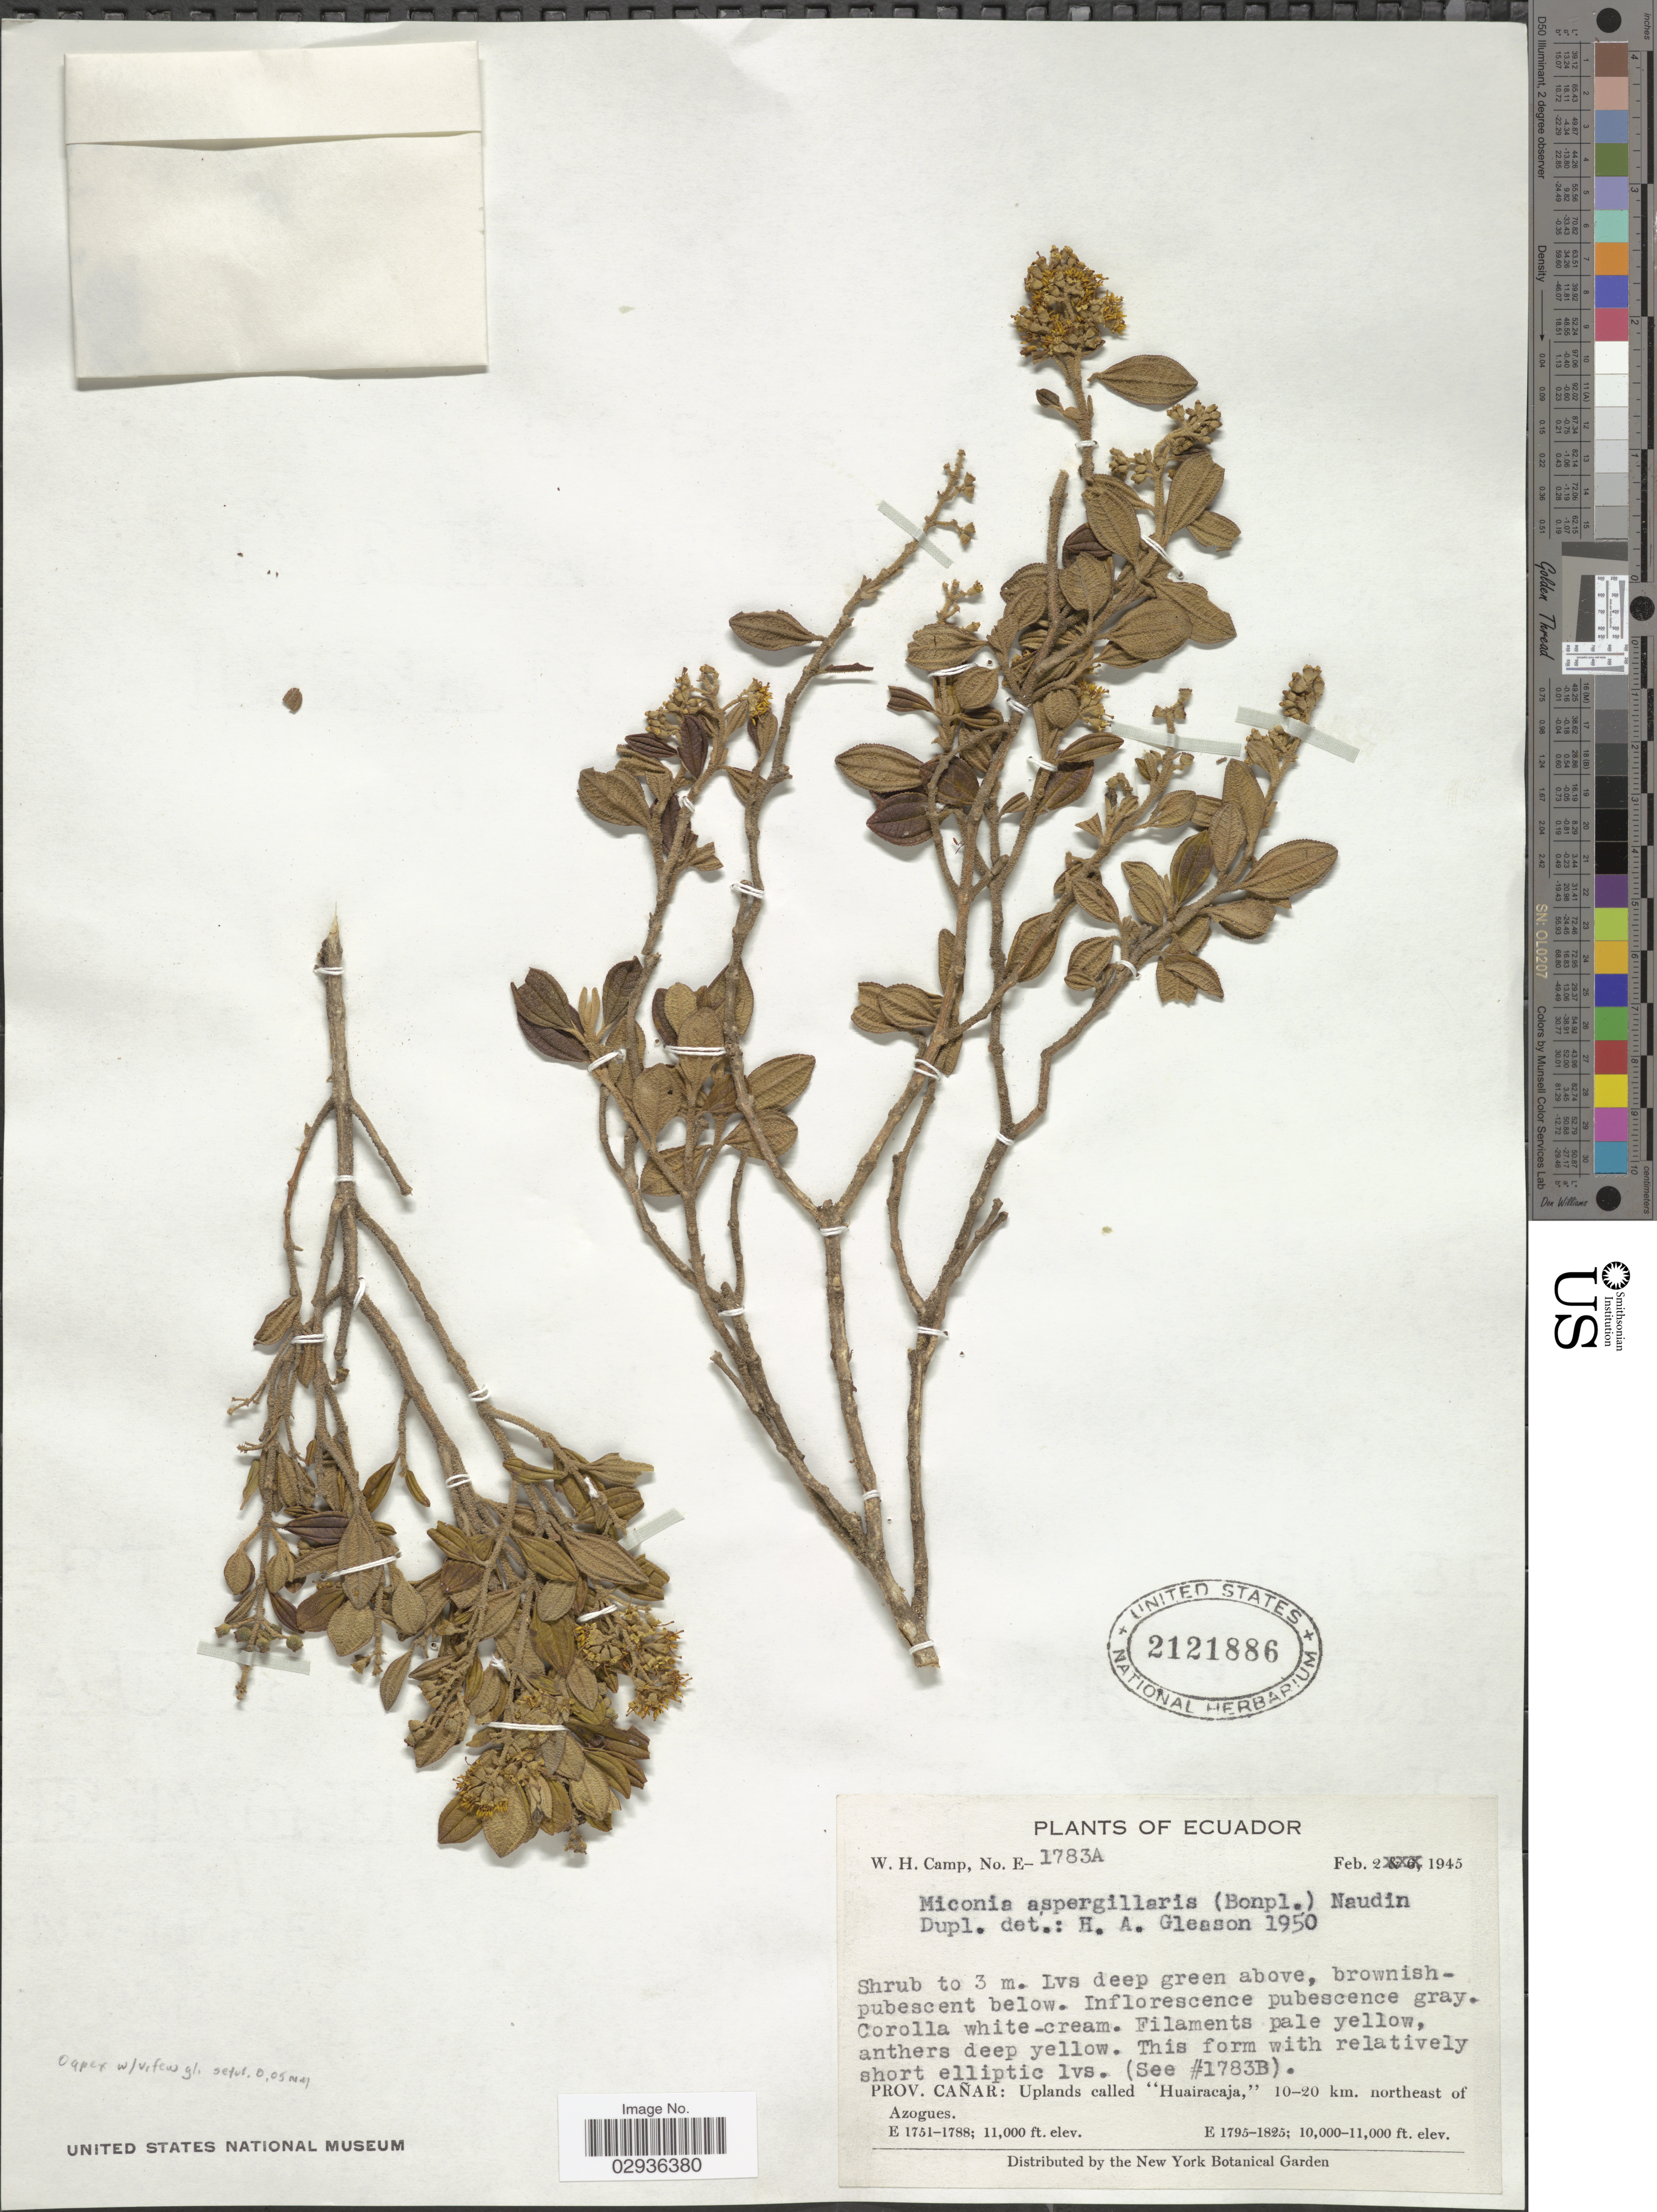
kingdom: Plantae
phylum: Tracheophyta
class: Magnoliopsida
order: Myrtales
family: Melastomataceae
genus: Miconia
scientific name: Miconia aspergillaris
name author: (Bonpl.) Naudin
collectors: W. H. Camp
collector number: E-1783A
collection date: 1945-02-02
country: Ecuador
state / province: Cañar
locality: Uplands called "Huairacaja," 10-20 km. northeast of Azogues.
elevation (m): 3353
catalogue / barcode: US 2121886